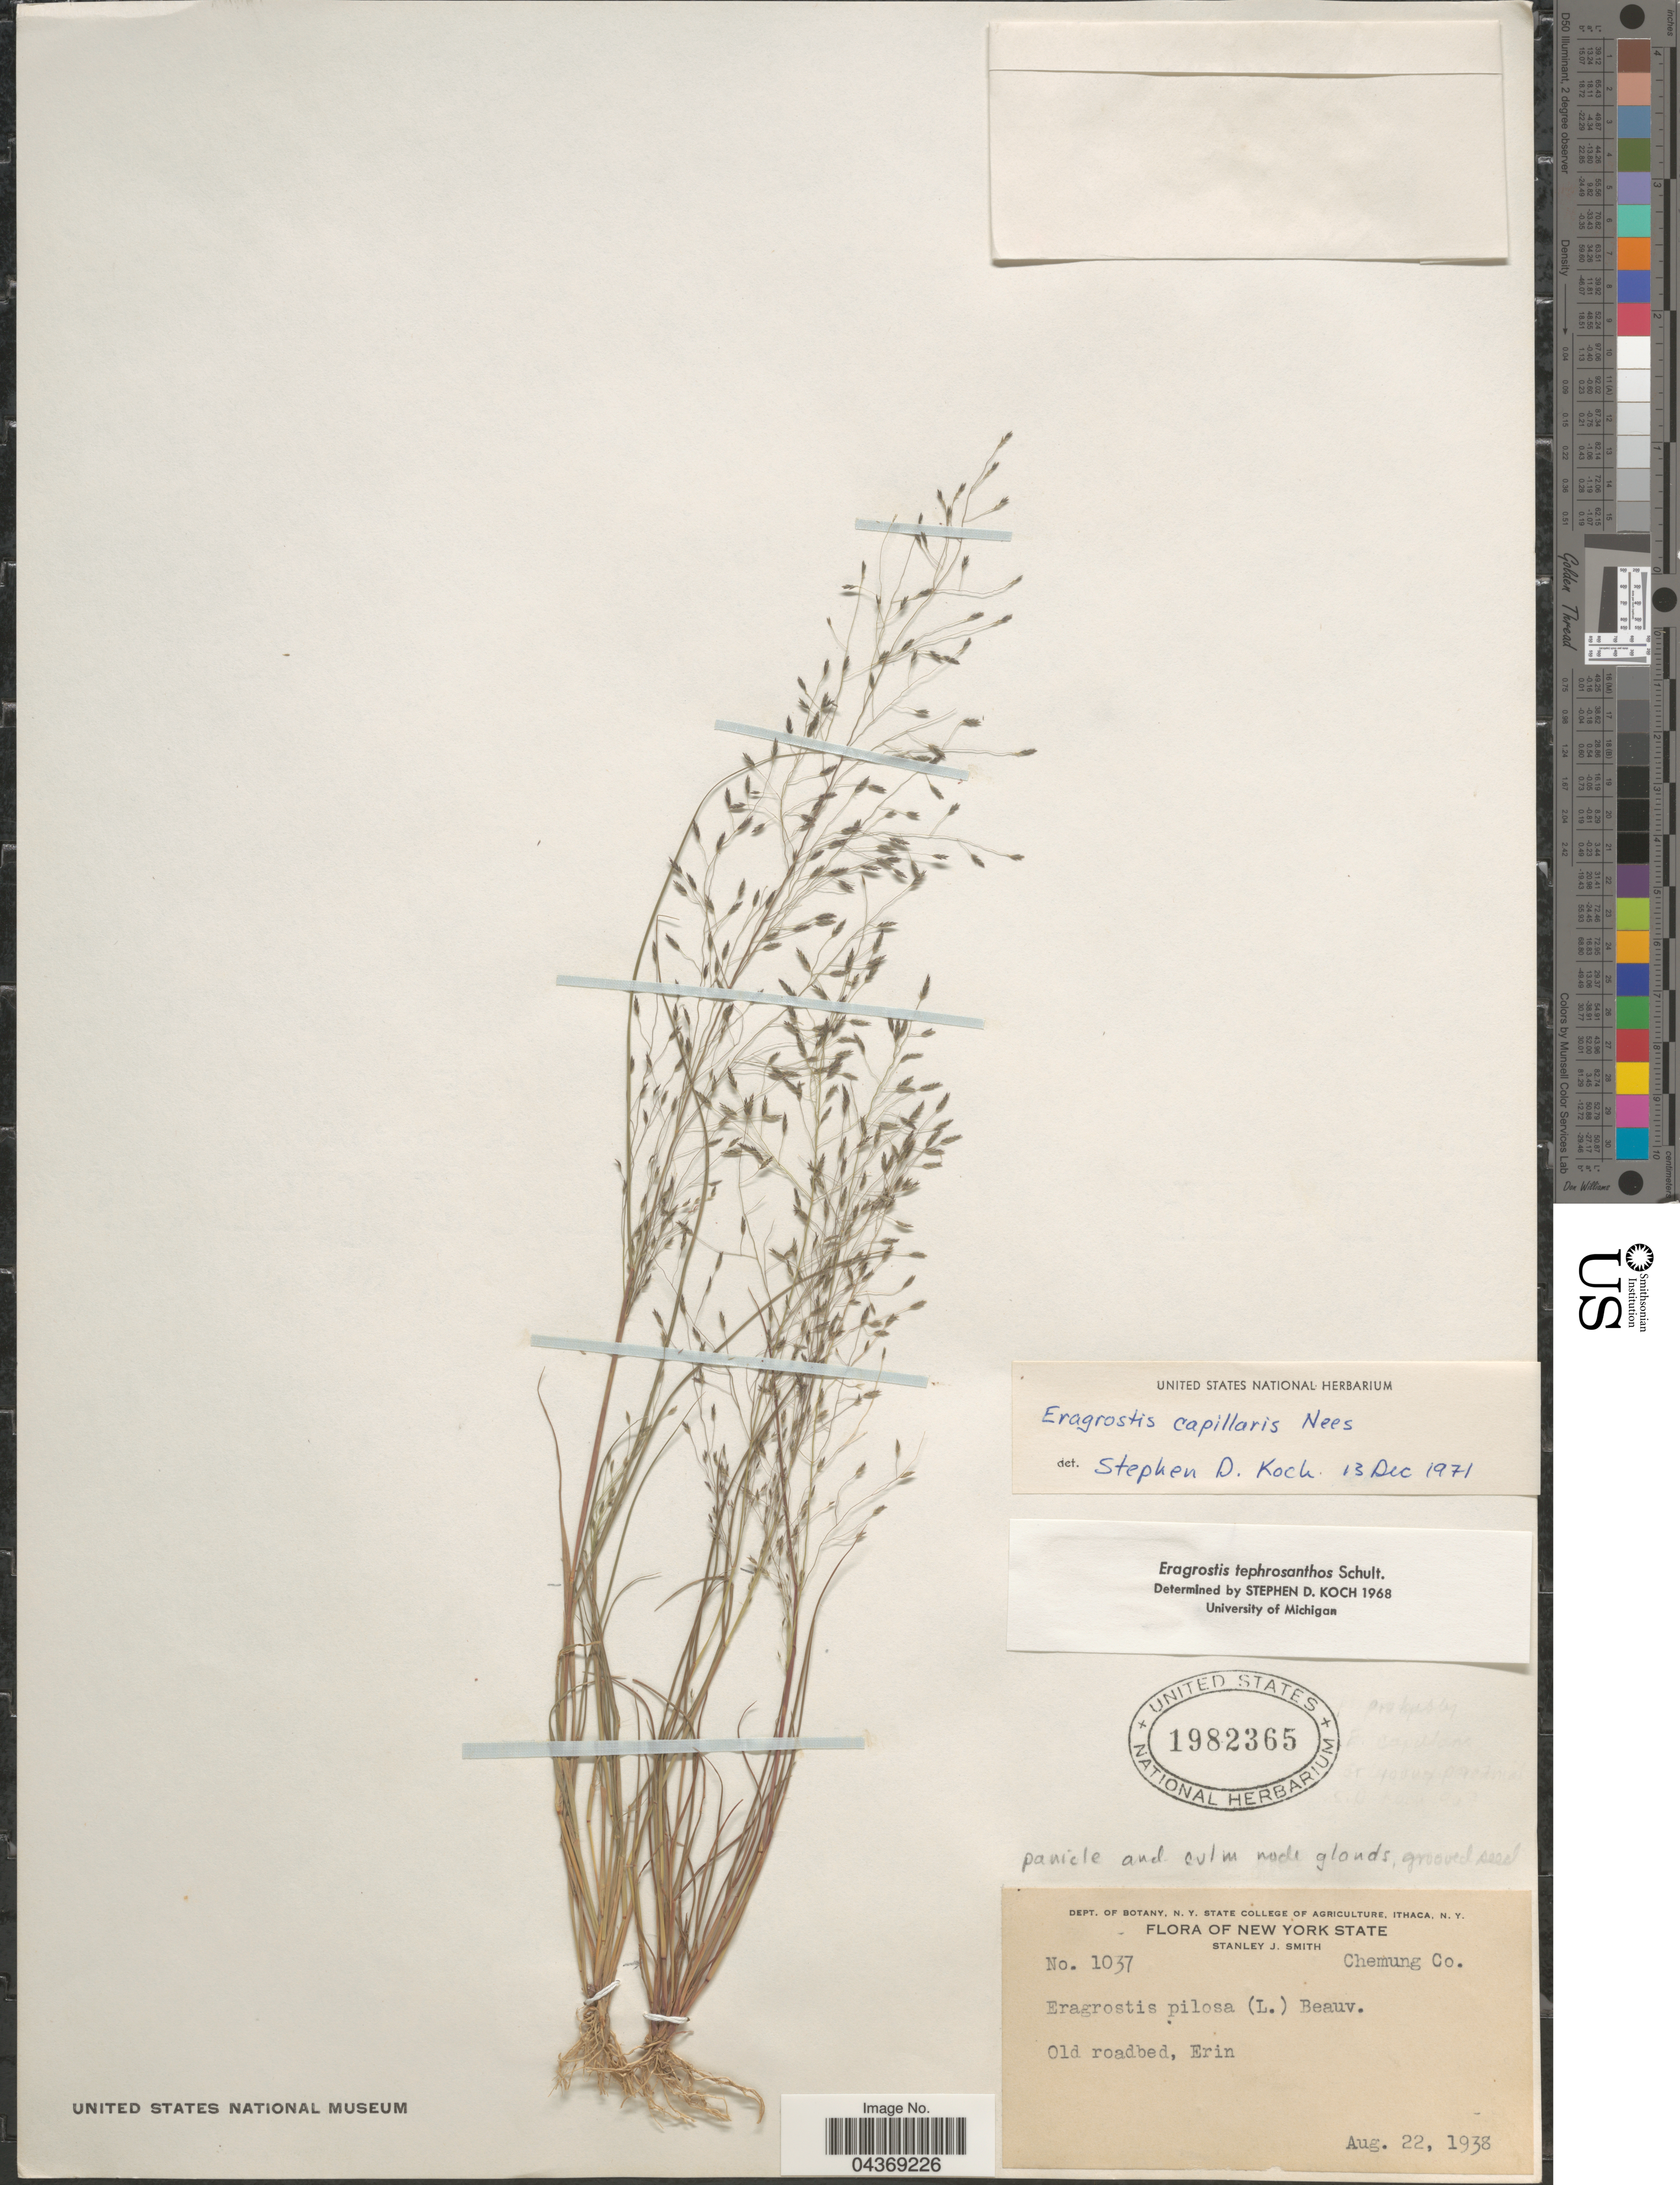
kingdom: Plantae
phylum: Tracheophyta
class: Liliopsida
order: Poales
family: Poaceae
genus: Eragrostis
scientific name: Eragrostis intermedia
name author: Hitchc.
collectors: S. Smith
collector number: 1037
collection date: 1938-08-22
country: United States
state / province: New York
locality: Chemung Co. Old roadbed, Erin.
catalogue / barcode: US 1982365